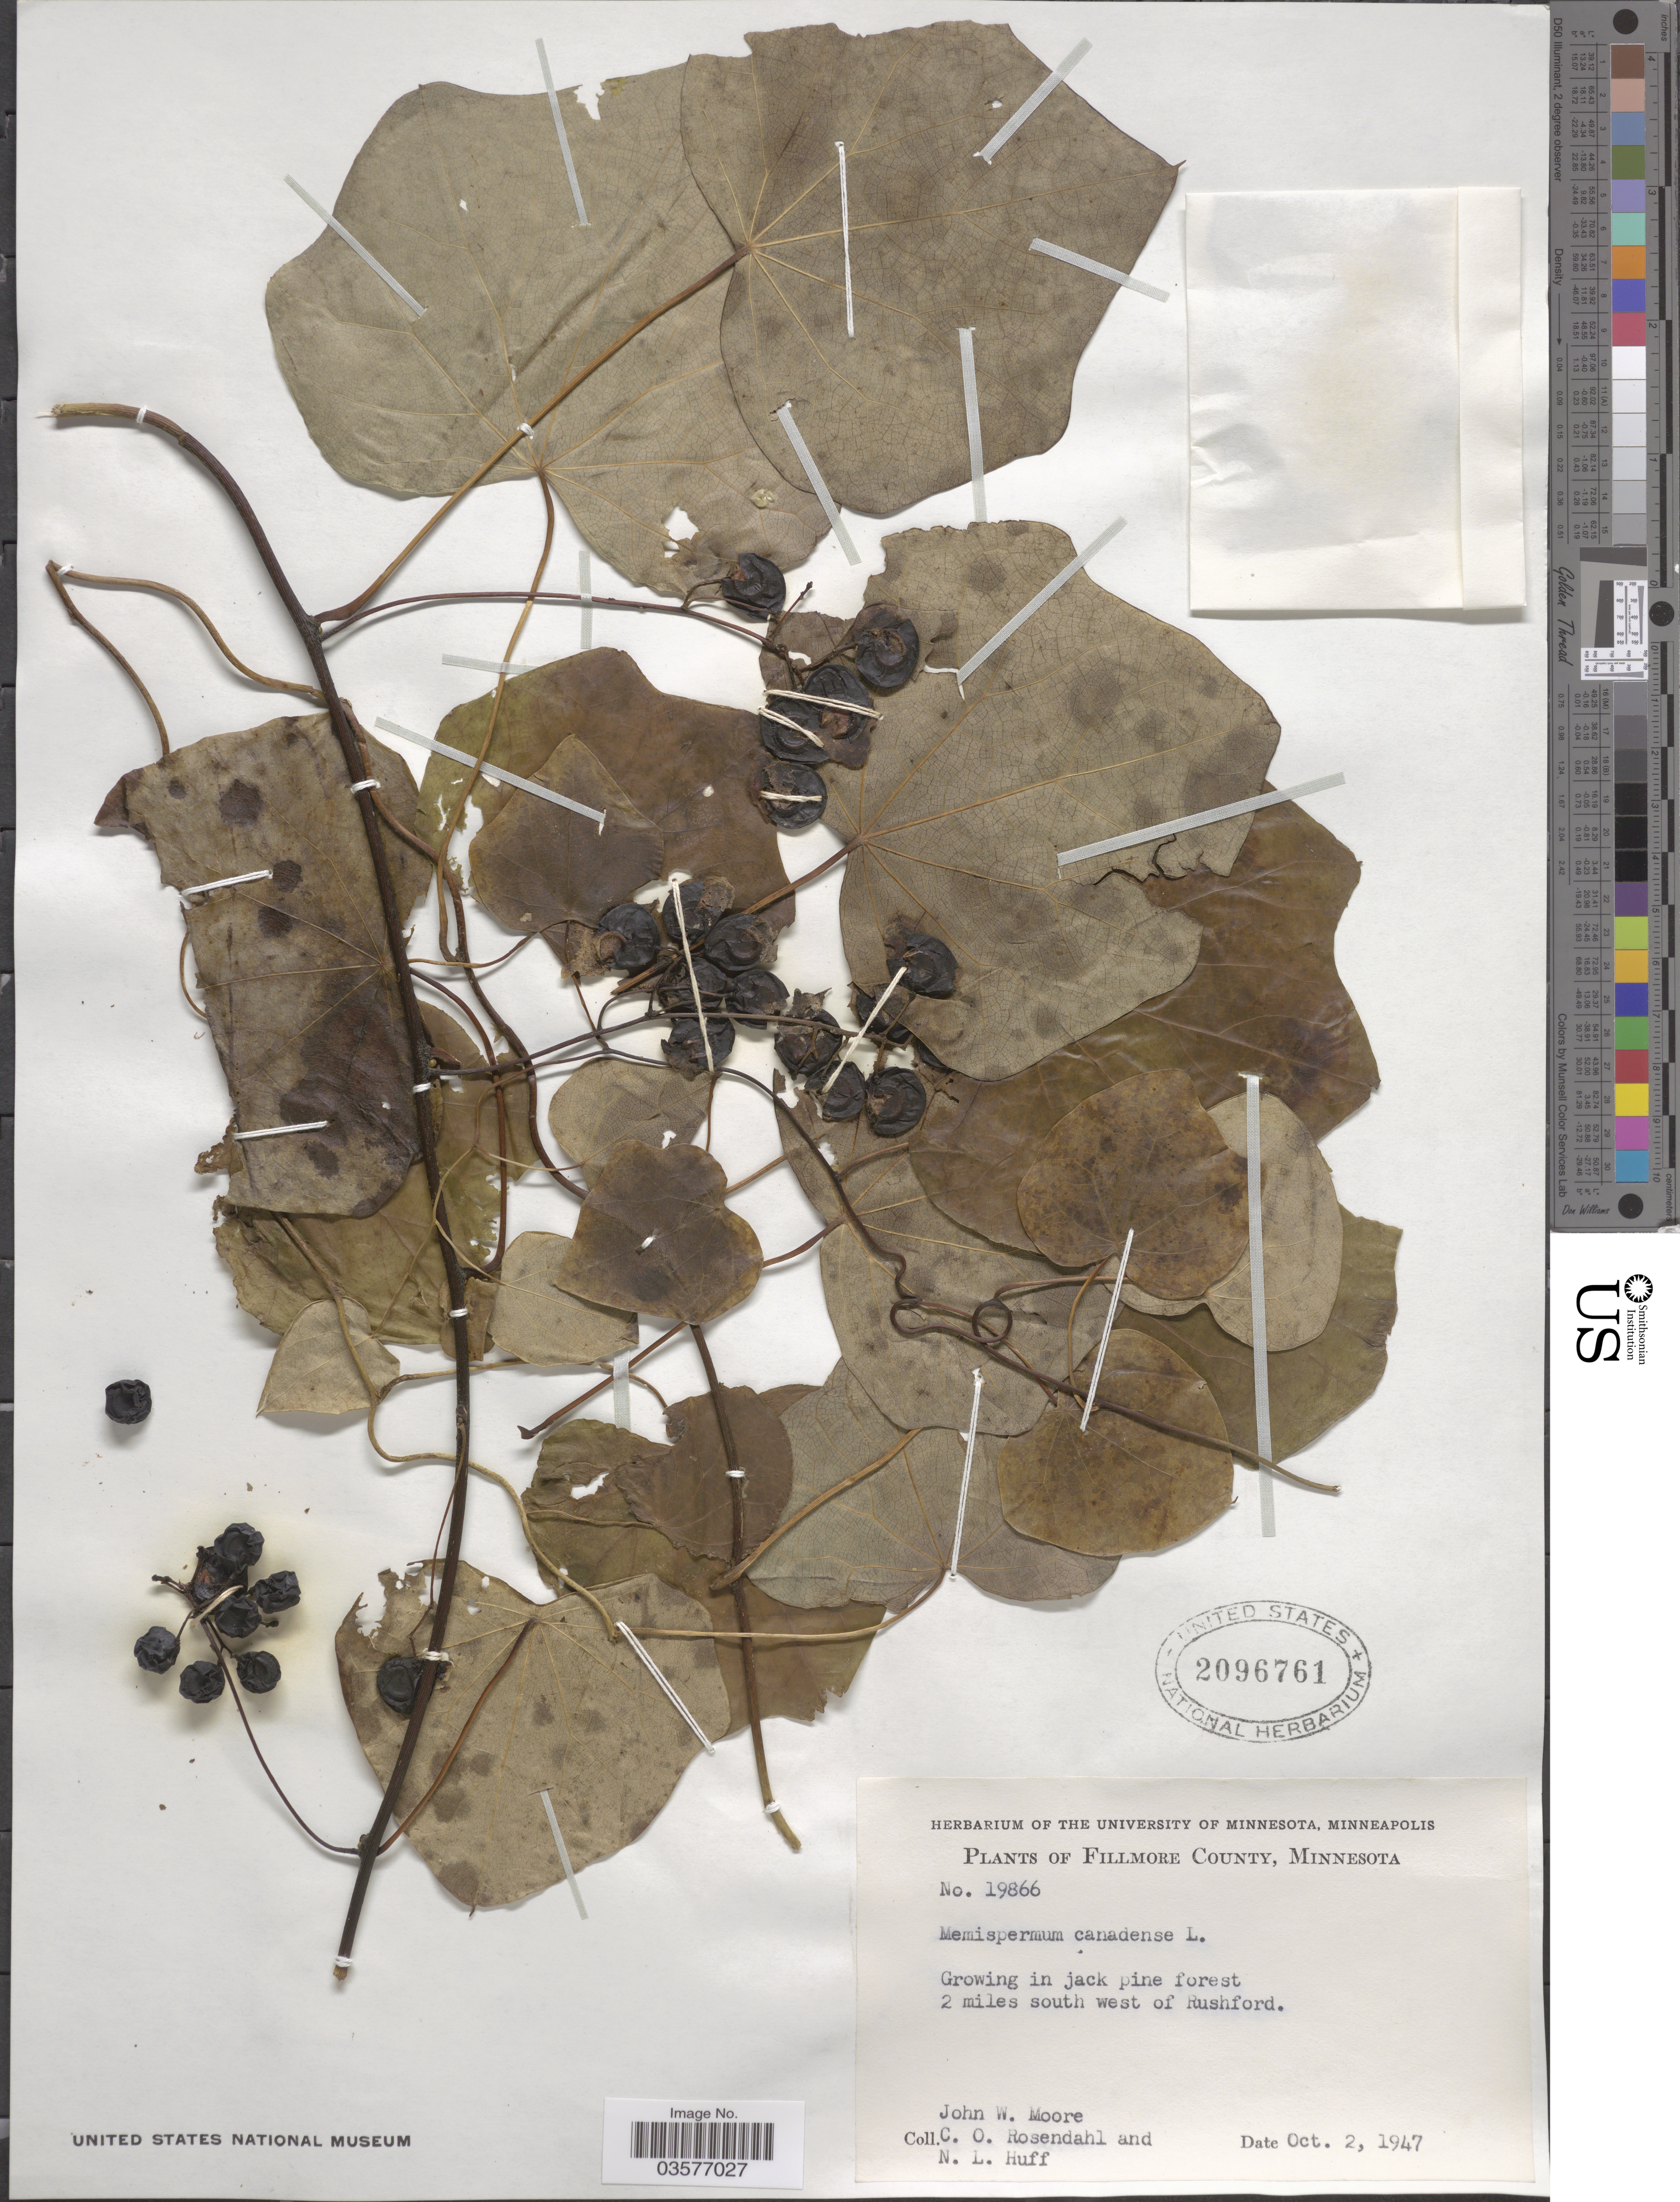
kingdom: Plantae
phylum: Tracheophyta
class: Magnoliopsida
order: Ranunculales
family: Menispermaceae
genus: Menispermum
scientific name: Menispermum canadense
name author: L.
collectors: J. Moore, C. O. Rosendahl & N. Huff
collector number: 19866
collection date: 1947-10-02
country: United States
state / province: Minnesota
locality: Fillmore County. 2 miles south west of Rushford.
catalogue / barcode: US 2096761